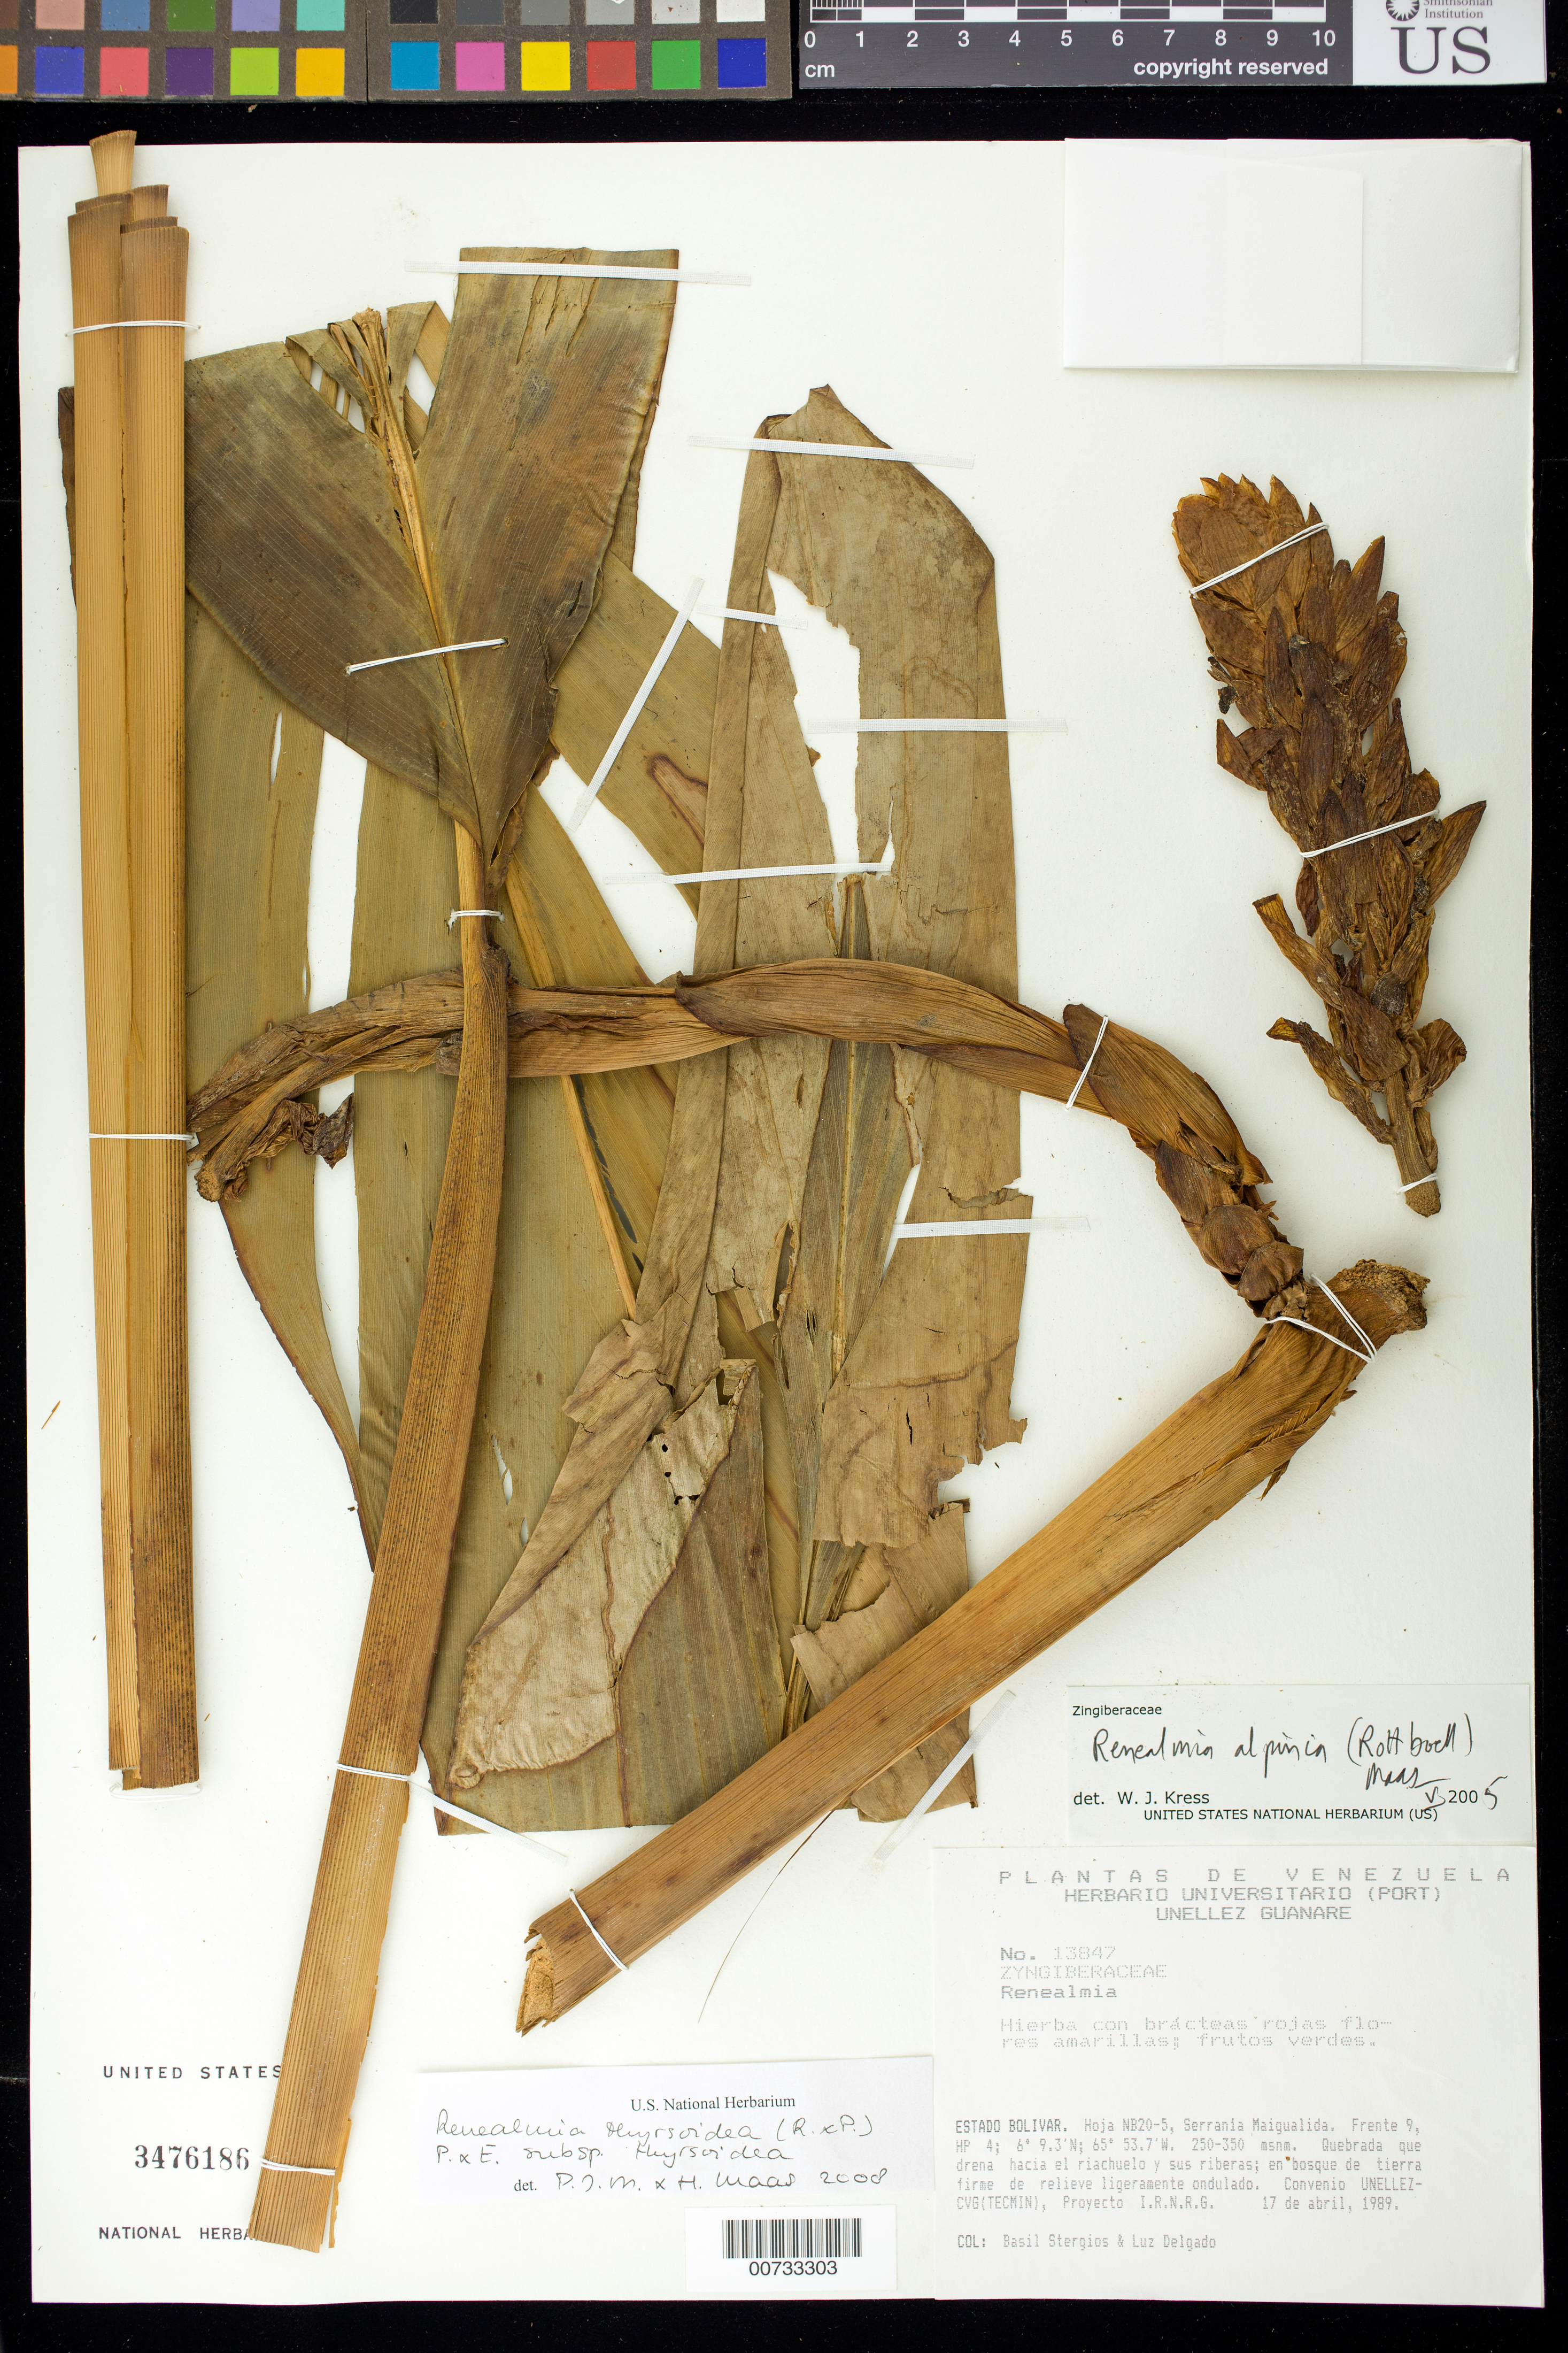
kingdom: Plantae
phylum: Tracheophyta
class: Liliopsida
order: Zingiberales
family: Zingiberaceae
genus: Renealmia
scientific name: Renealmia thyrsoidea subsp. thyrsoidea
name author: (Ruiz & Pav.) Poepp. & Endl.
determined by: Maas, Paul J.; Maas, H.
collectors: B. G. Stergios & L. Delgado V.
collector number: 13847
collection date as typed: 17-Apr-89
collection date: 1989-04-17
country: Venezuela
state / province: Bolívar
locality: Serrania Maigualida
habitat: Quebrada que drena hacia el riachuelo y sus riberas; en bosque de tierra firme de relieve ligeramente ondulado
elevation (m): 250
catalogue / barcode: US 3476186